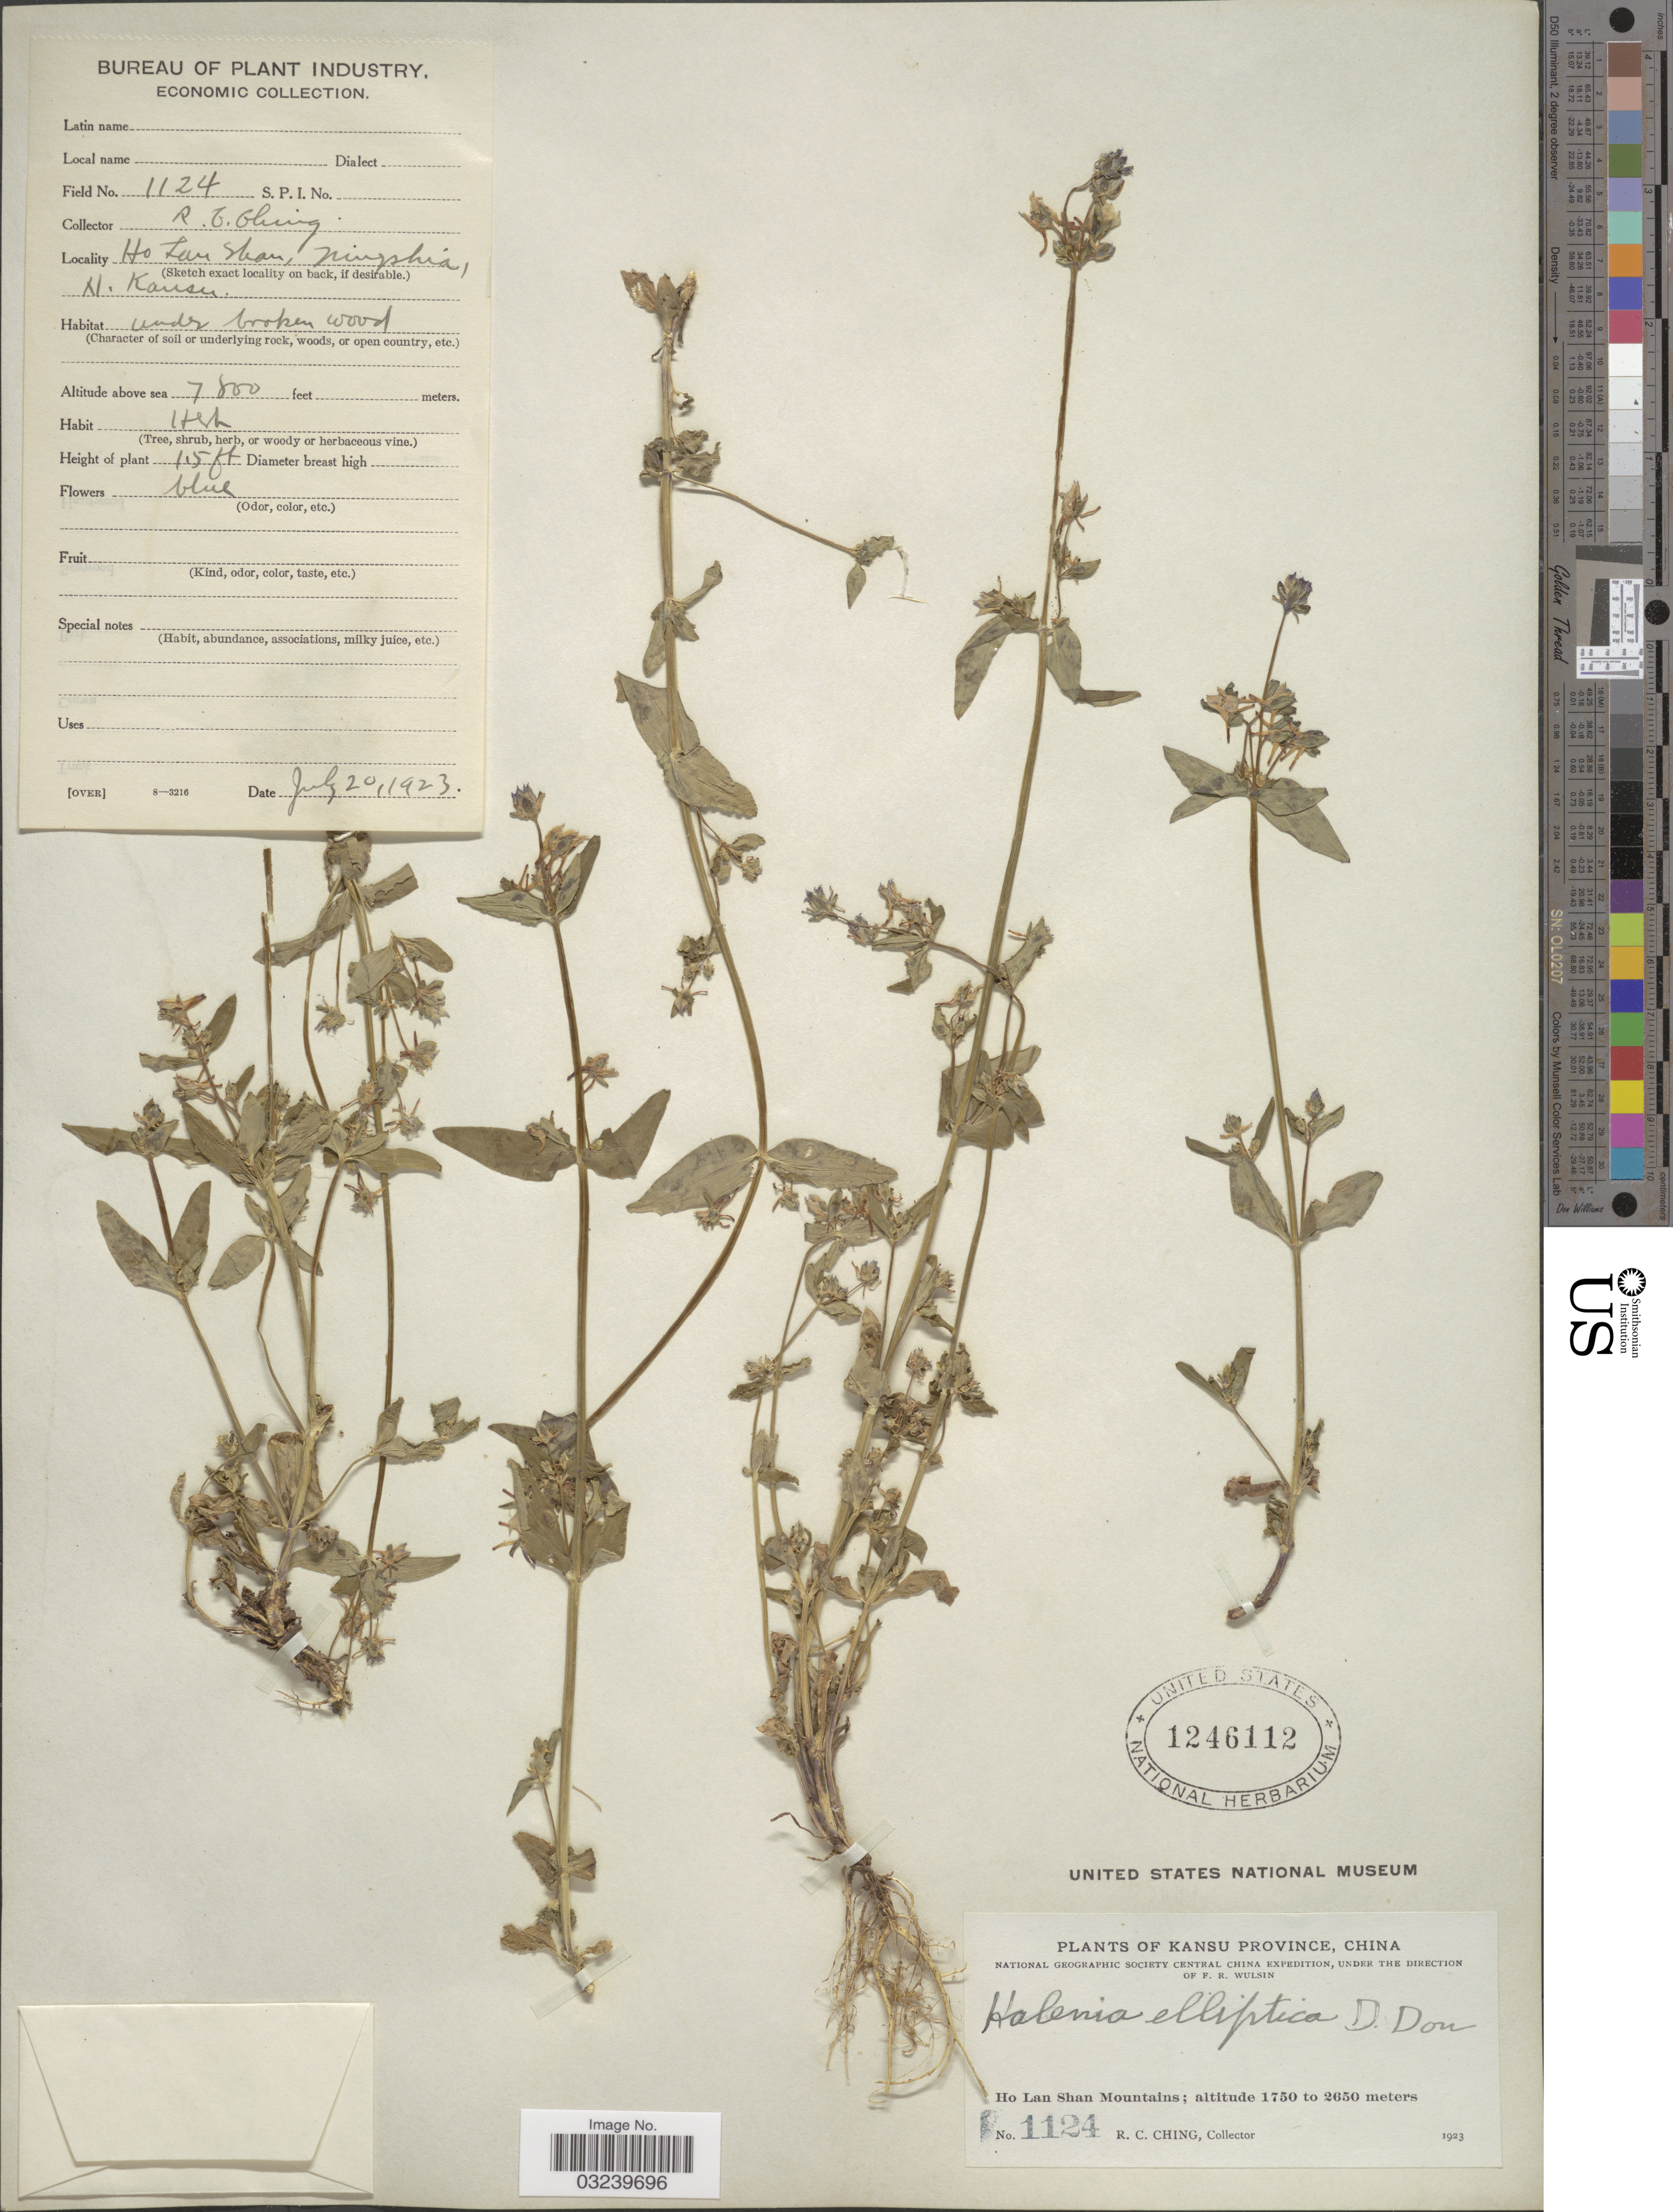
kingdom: Plantae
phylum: Tracheophyta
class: Magnoliopsida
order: Gentianales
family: Gentianaceae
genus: Halenia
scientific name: Halenia elliptica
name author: D. Don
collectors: R. C. Ching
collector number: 1124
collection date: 1923-07-20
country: China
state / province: Gansu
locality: Kansu Province, Ho Lan Shan Mountains, Ningshia, N. Kasnu.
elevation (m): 2377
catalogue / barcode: US 1246112